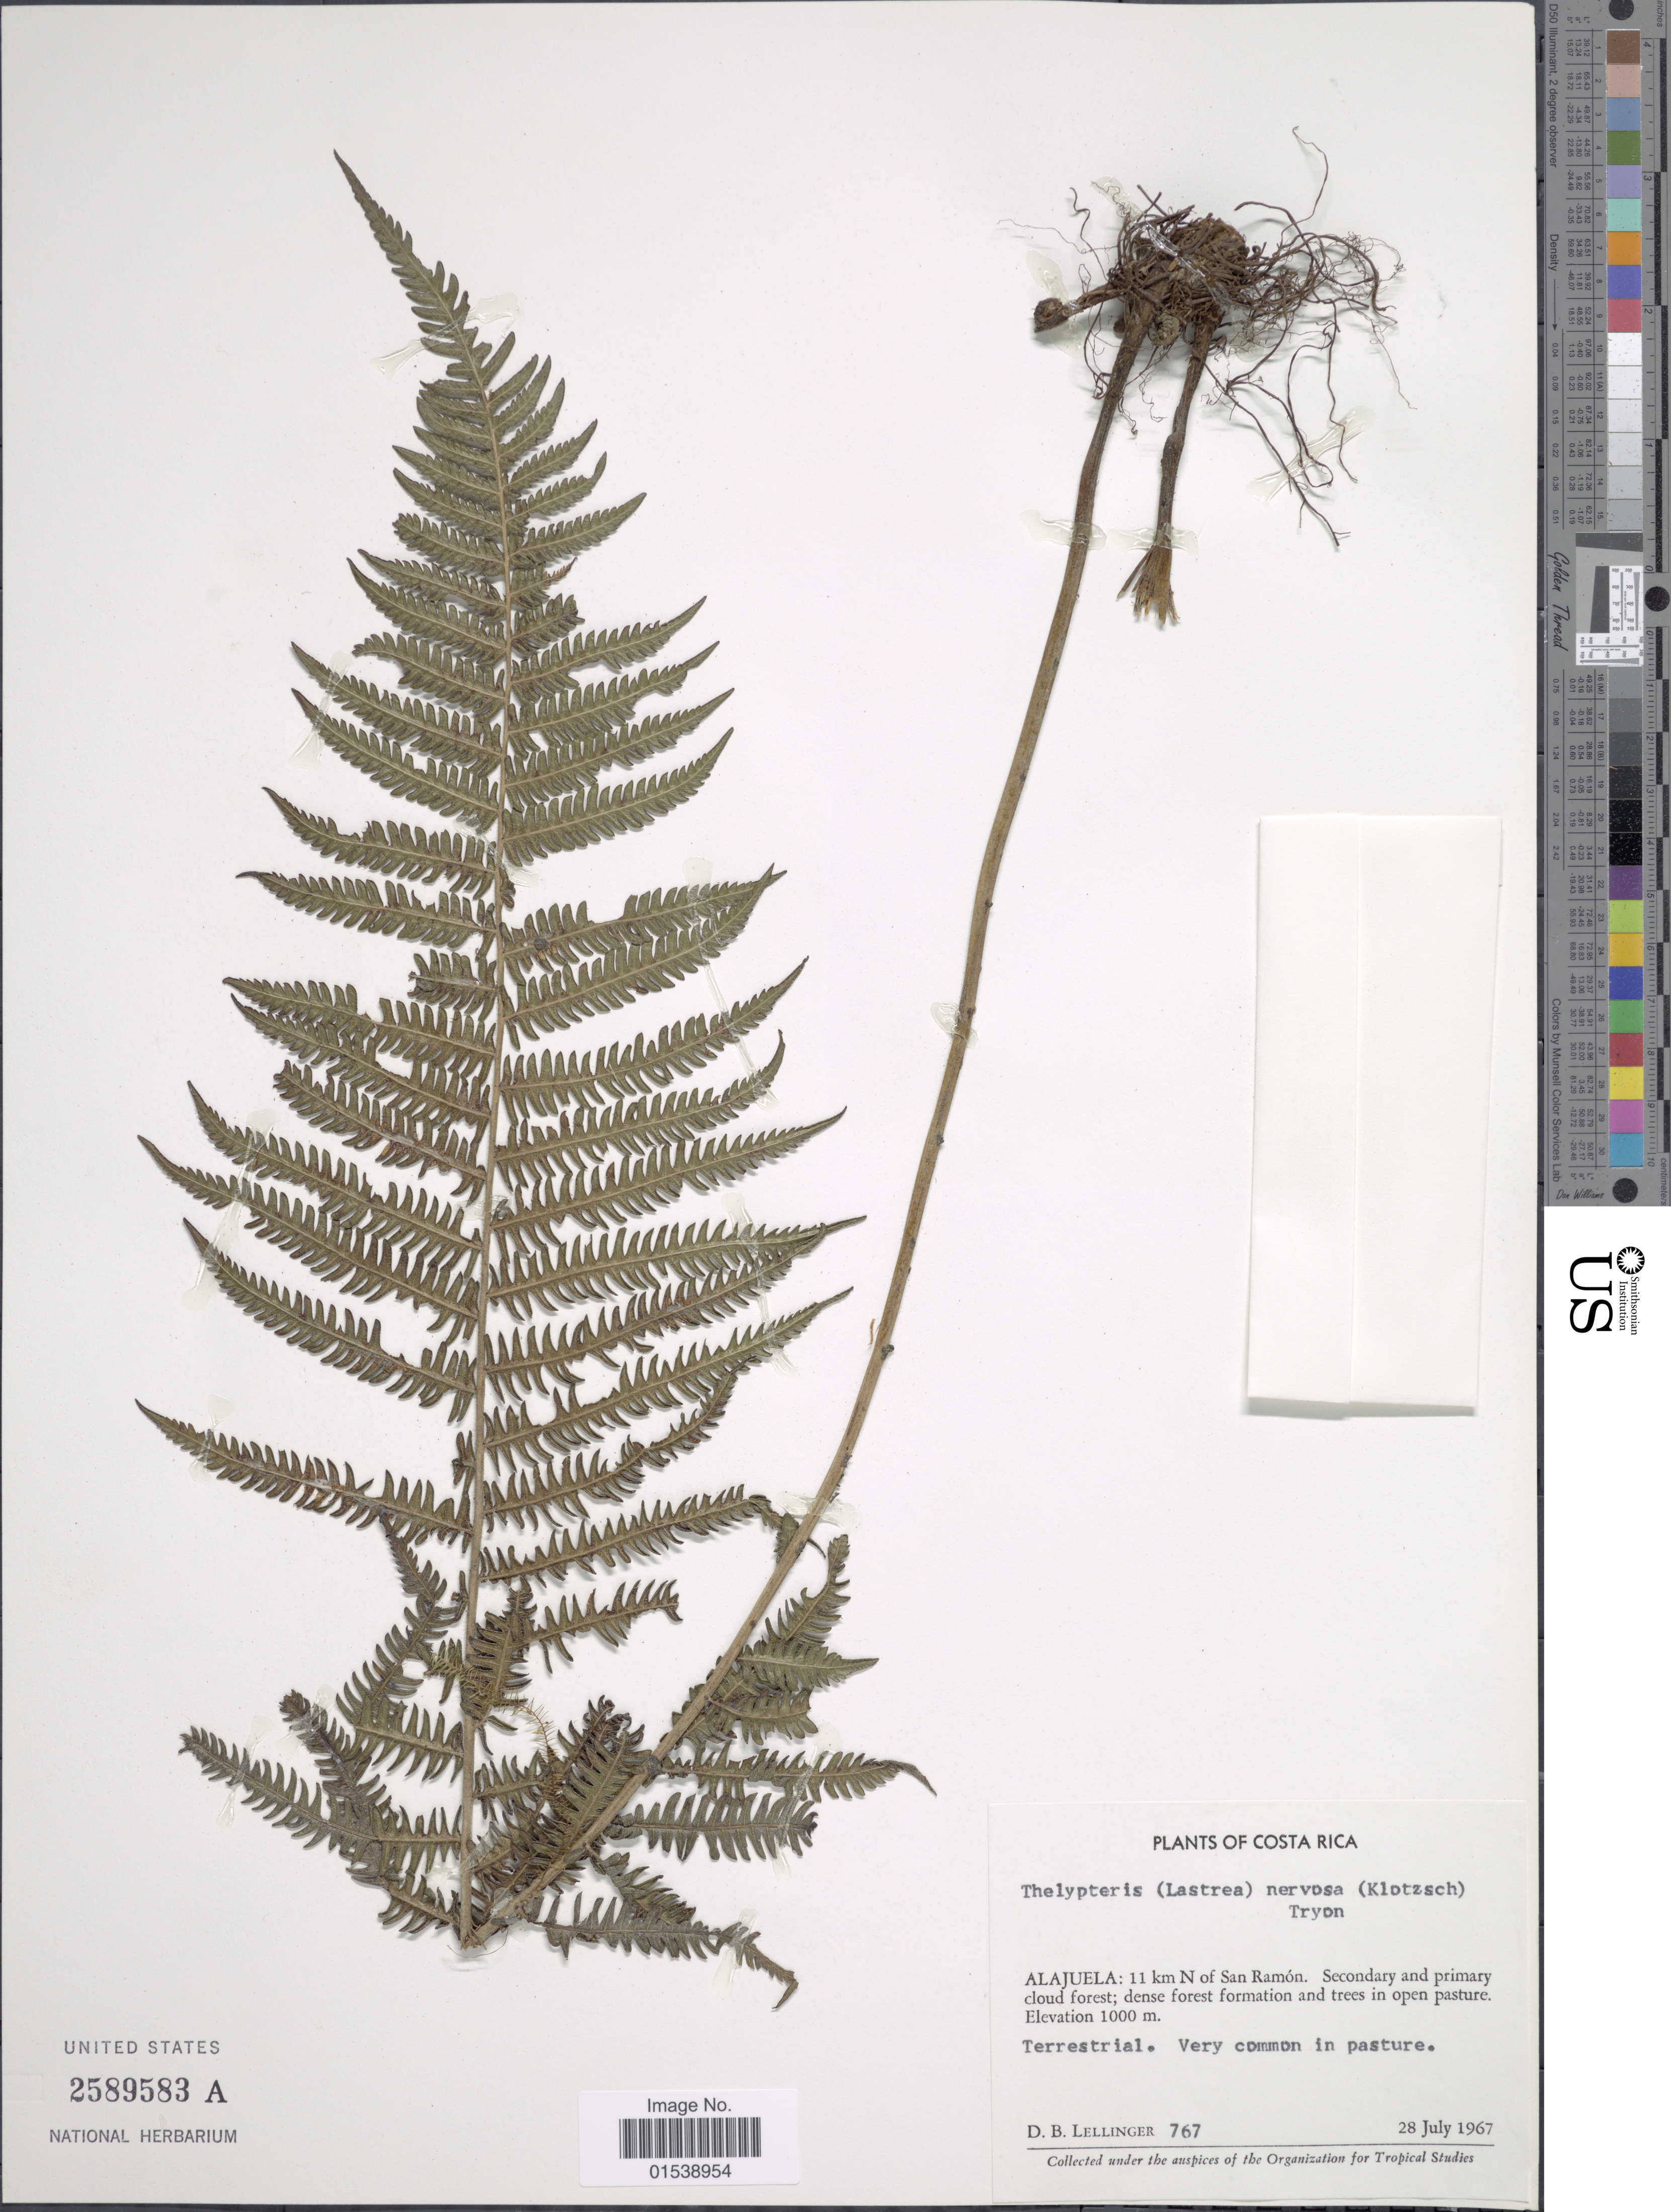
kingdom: Plantae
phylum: Tracheophyta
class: Polypodiopsida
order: Polypodiales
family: Thelypteridaceae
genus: Amauropelta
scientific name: Amauropelta rudis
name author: (Kunze) Pic. Serm.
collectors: D. B. Lellinger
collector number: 767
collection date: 1967-07-28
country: Costa Rica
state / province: Alajuela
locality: Alajuela: 11 km N of San Ramon, secondary and primary forest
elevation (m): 1000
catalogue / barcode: US 2589583A